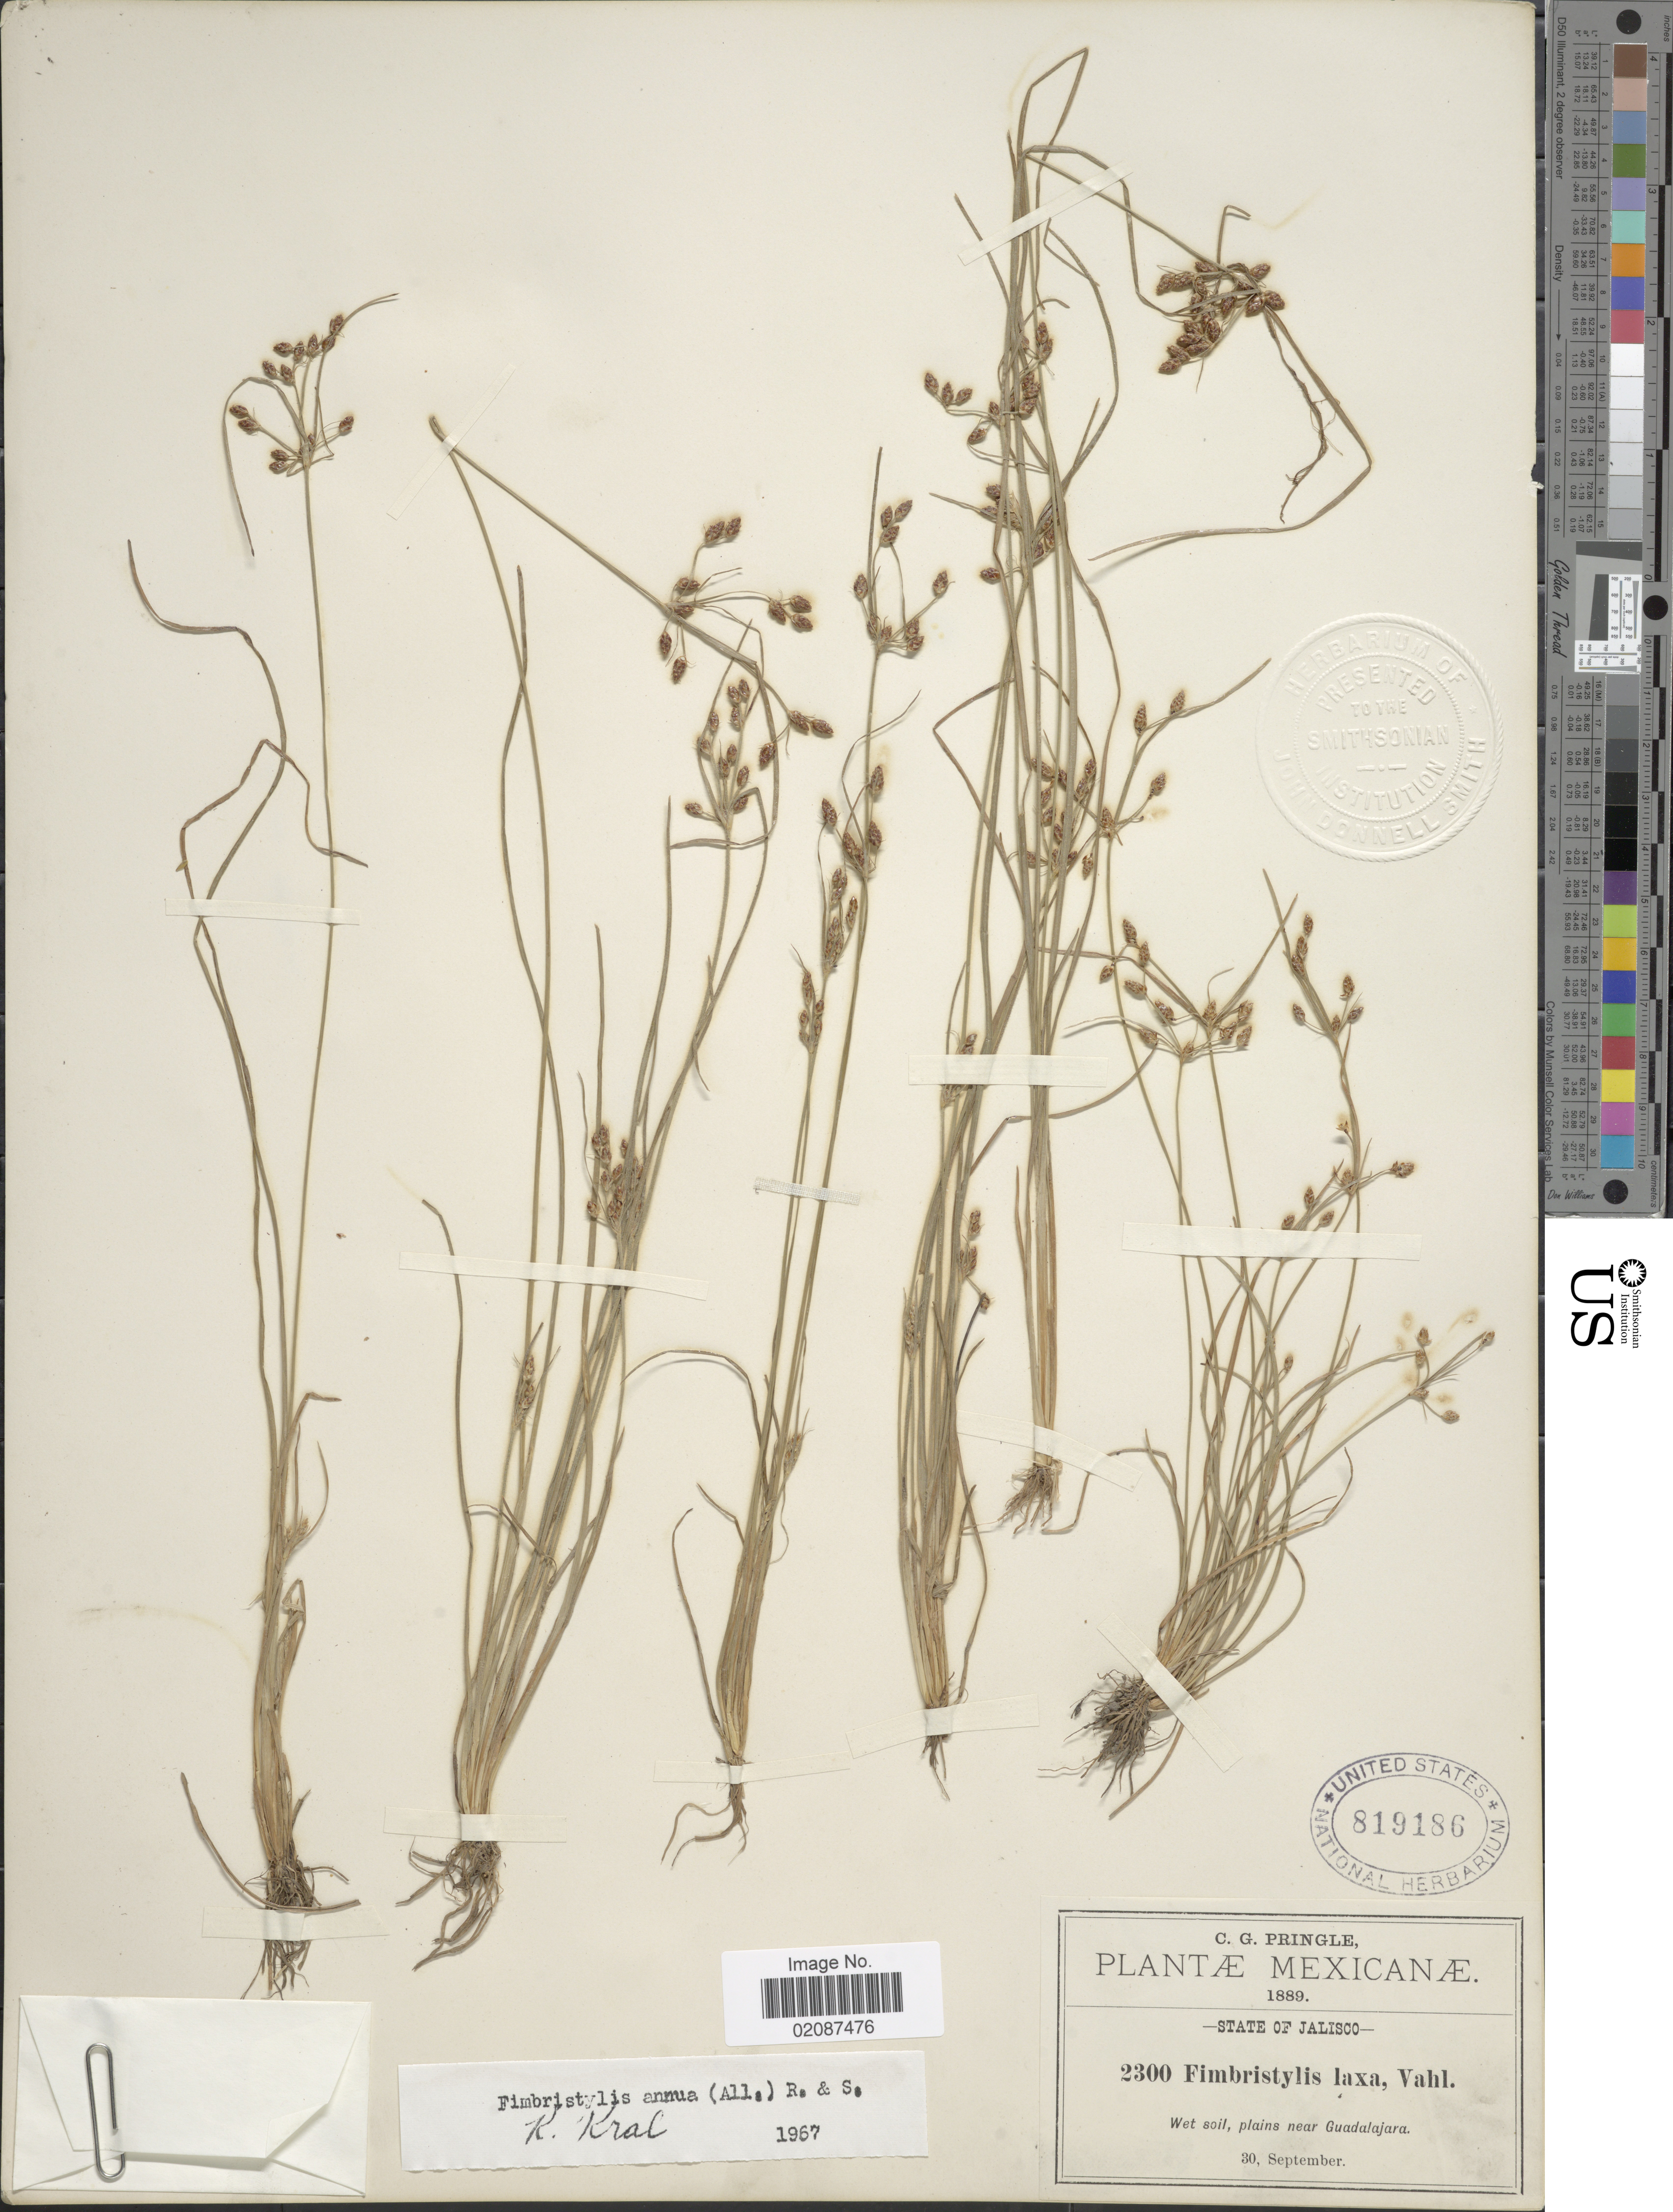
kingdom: Plantae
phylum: Tracheophyta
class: Liliopsida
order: Poales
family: Cyperaceae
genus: Fimbristylis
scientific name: Fimbristylis annua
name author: (All.) Roem. & Schult.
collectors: C. G. Pringle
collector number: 2300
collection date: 1889-09-30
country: Mexico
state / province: Jalisco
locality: State of Jalisco, plains near Guadalajara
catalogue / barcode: US 819186